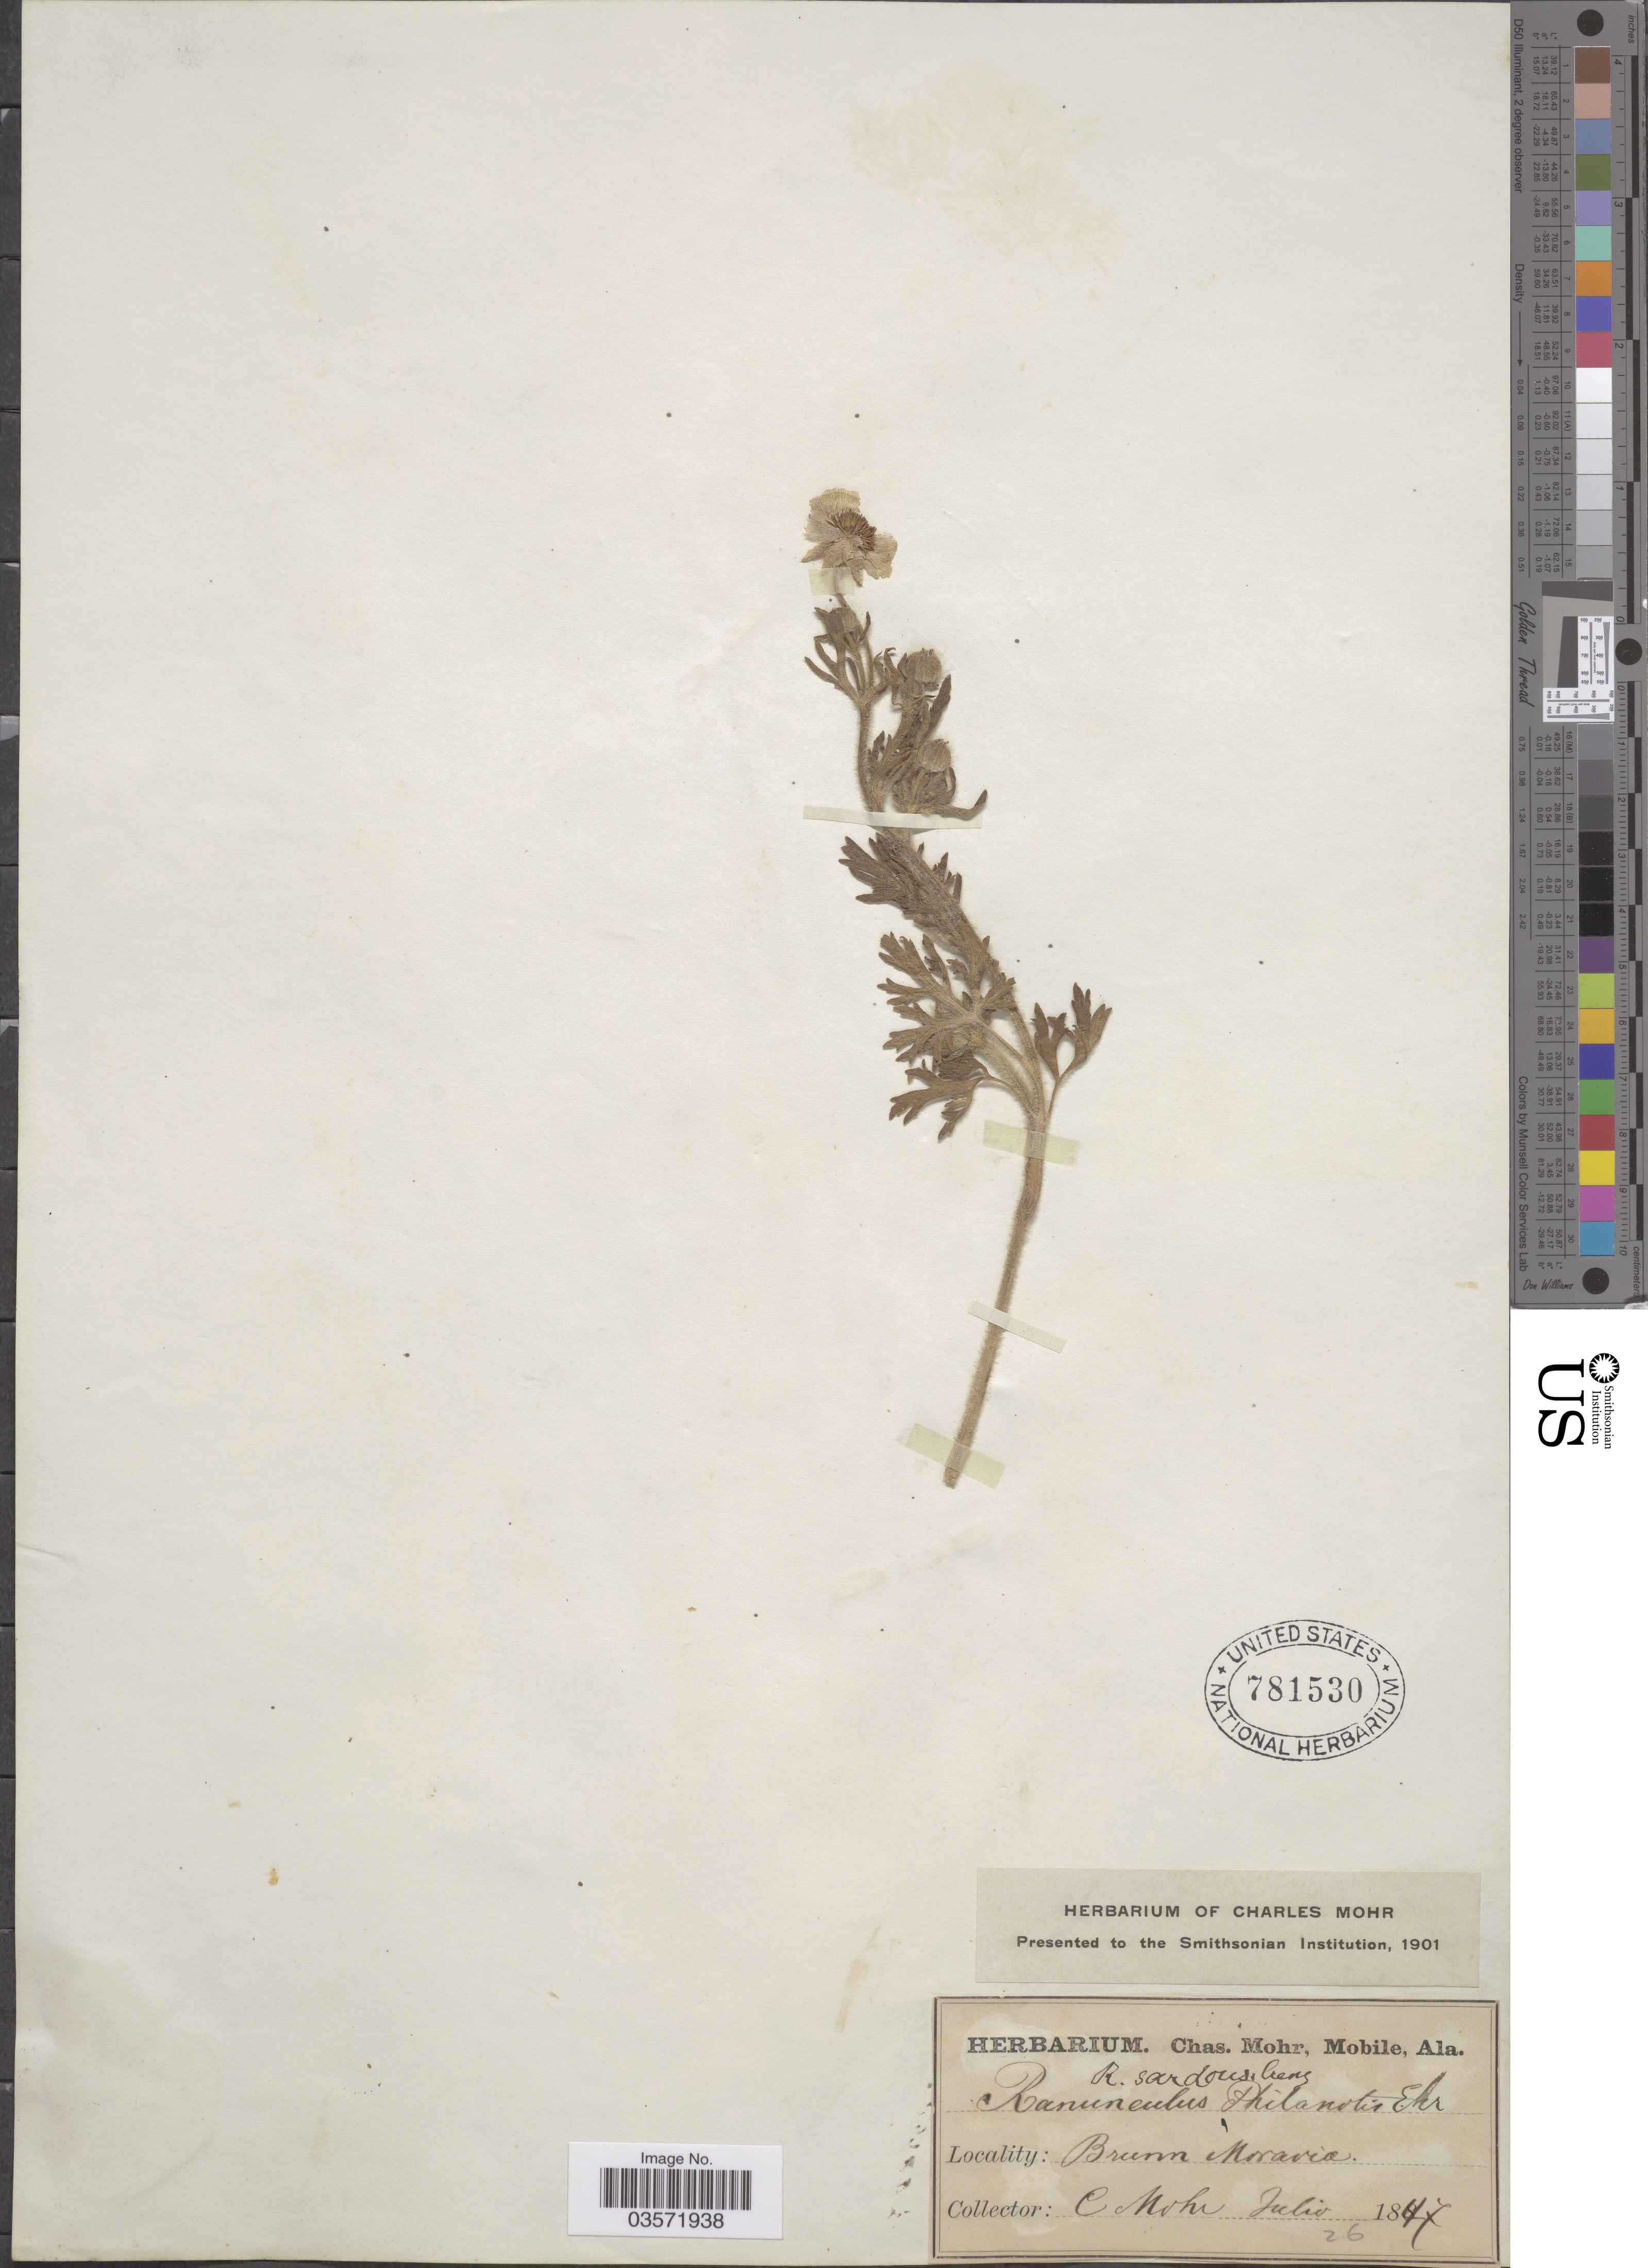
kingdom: Plantae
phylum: Tracheophyta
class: Magnoliopsida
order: Ranunculales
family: Ranunculaceae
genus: Ranunculus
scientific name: Ranunculus philonotis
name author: Ehrh.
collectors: Mohr, C. T. (herbarium)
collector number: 26?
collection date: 1847-07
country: Czechia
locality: Brunn Moravia.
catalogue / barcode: US 781530